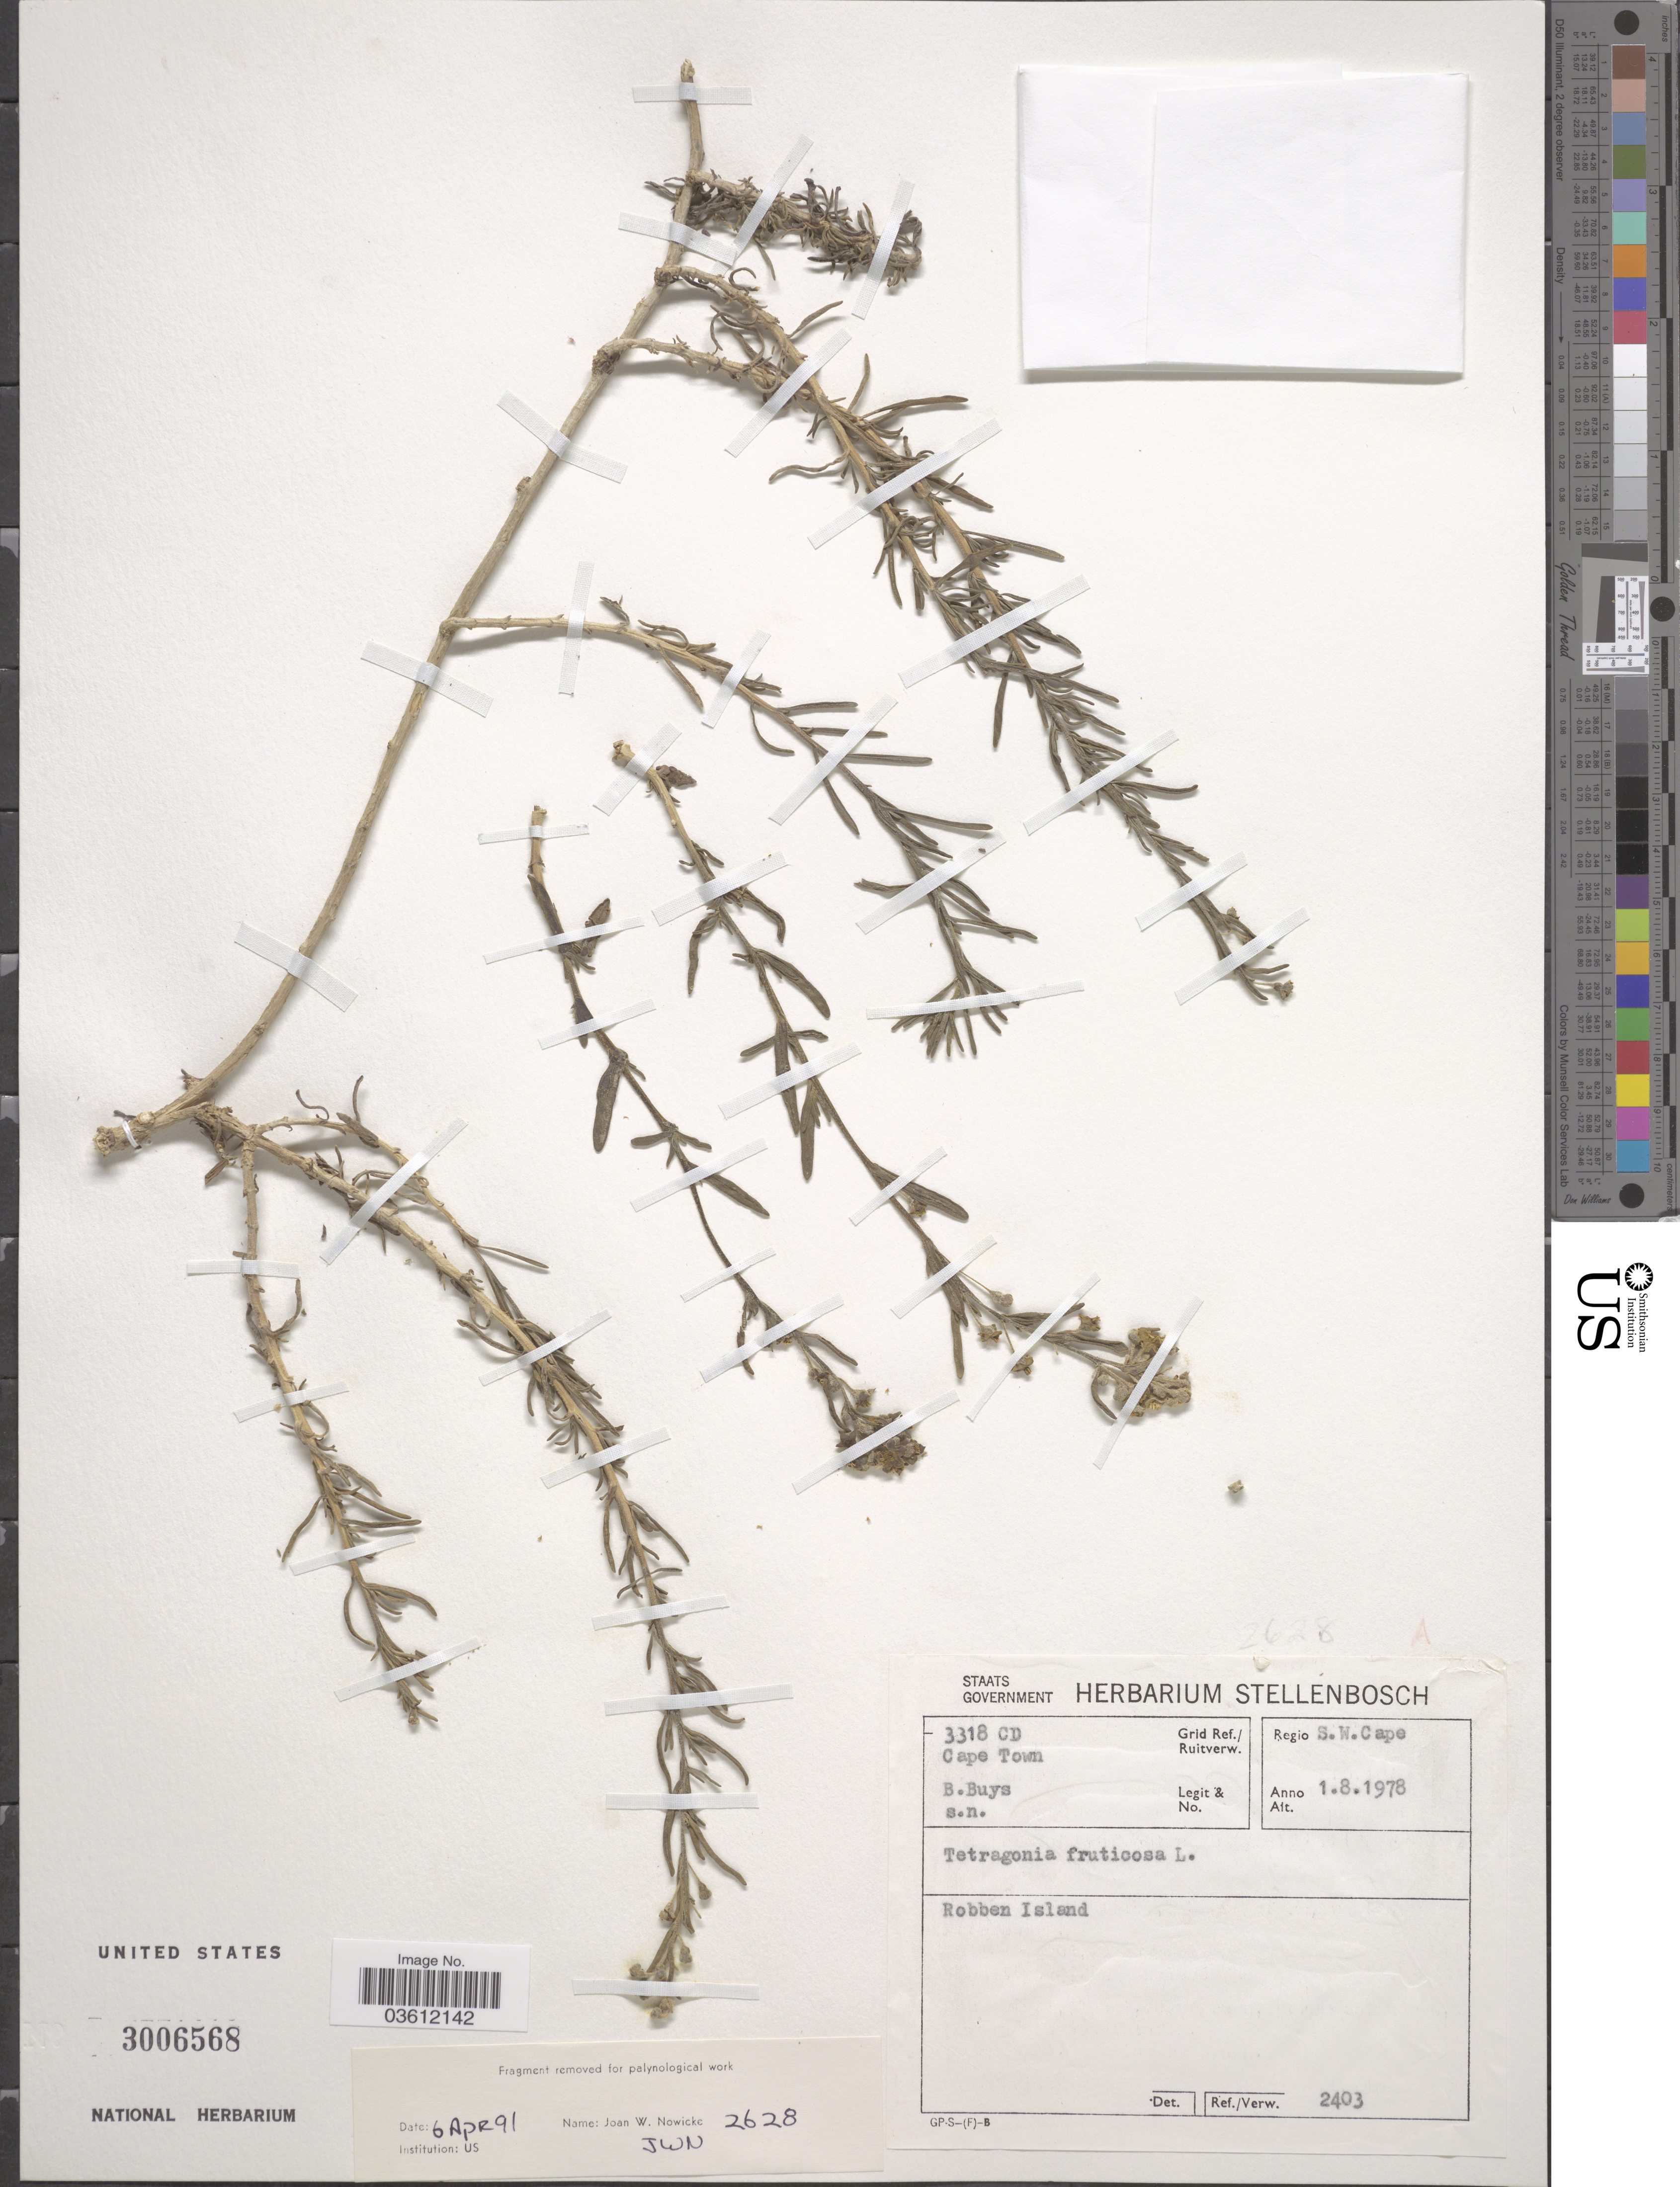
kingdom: Plantae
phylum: Tracheophyta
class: Magnoliopsida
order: Caryophyllales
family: Aizoaceae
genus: Tetragonia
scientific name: Tetragonia fruticosa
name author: L.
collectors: B. Buys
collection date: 1978-08-01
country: South Africa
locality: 3318 CD Grid Ref./ Ruitverw. Regio S. W. Cape. Robben Island.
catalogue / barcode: US 3006568